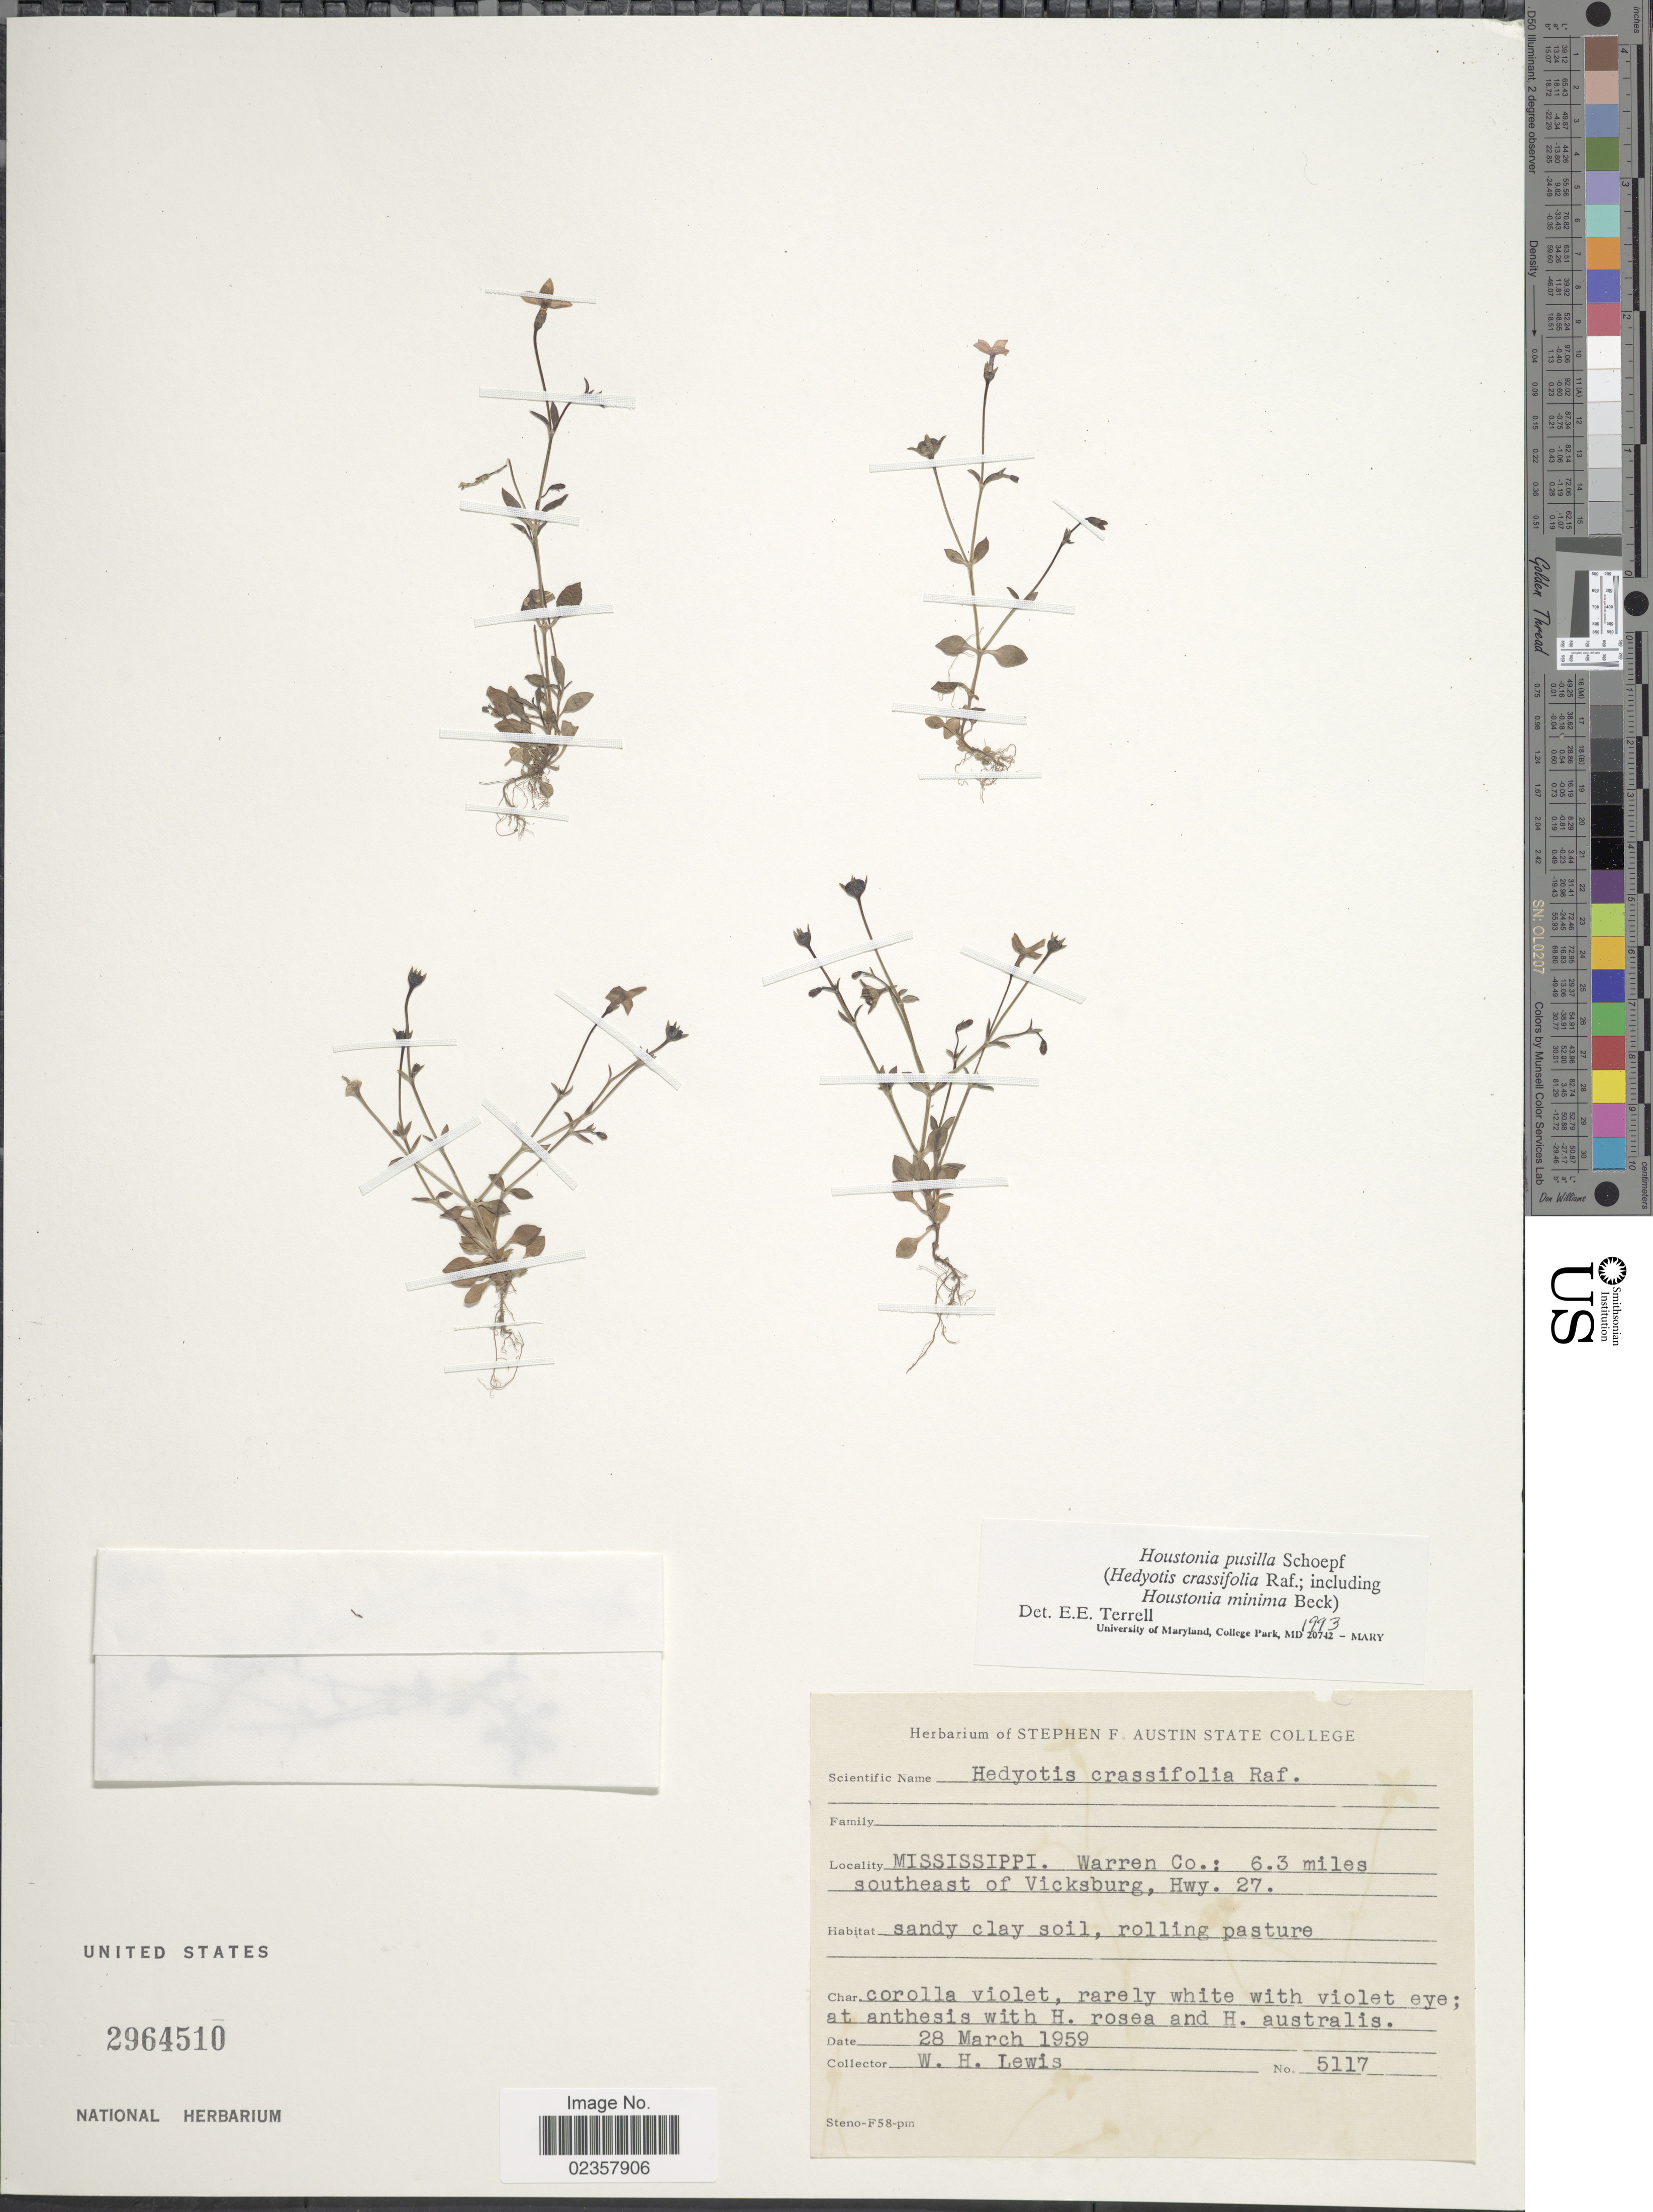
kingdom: Plantae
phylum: Tracheophyta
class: Magnoliopsida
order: Gentianales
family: Rubiaceae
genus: Houstonia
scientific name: Houstonia pusilla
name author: Schoepf.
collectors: W. H. Lewis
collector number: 5117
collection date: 1959-03-28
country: United States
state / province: Mississippi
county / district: Warren County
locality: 6.3 miles southeast of Vicksburg, Hwy, 27.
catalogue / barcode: US 2964510